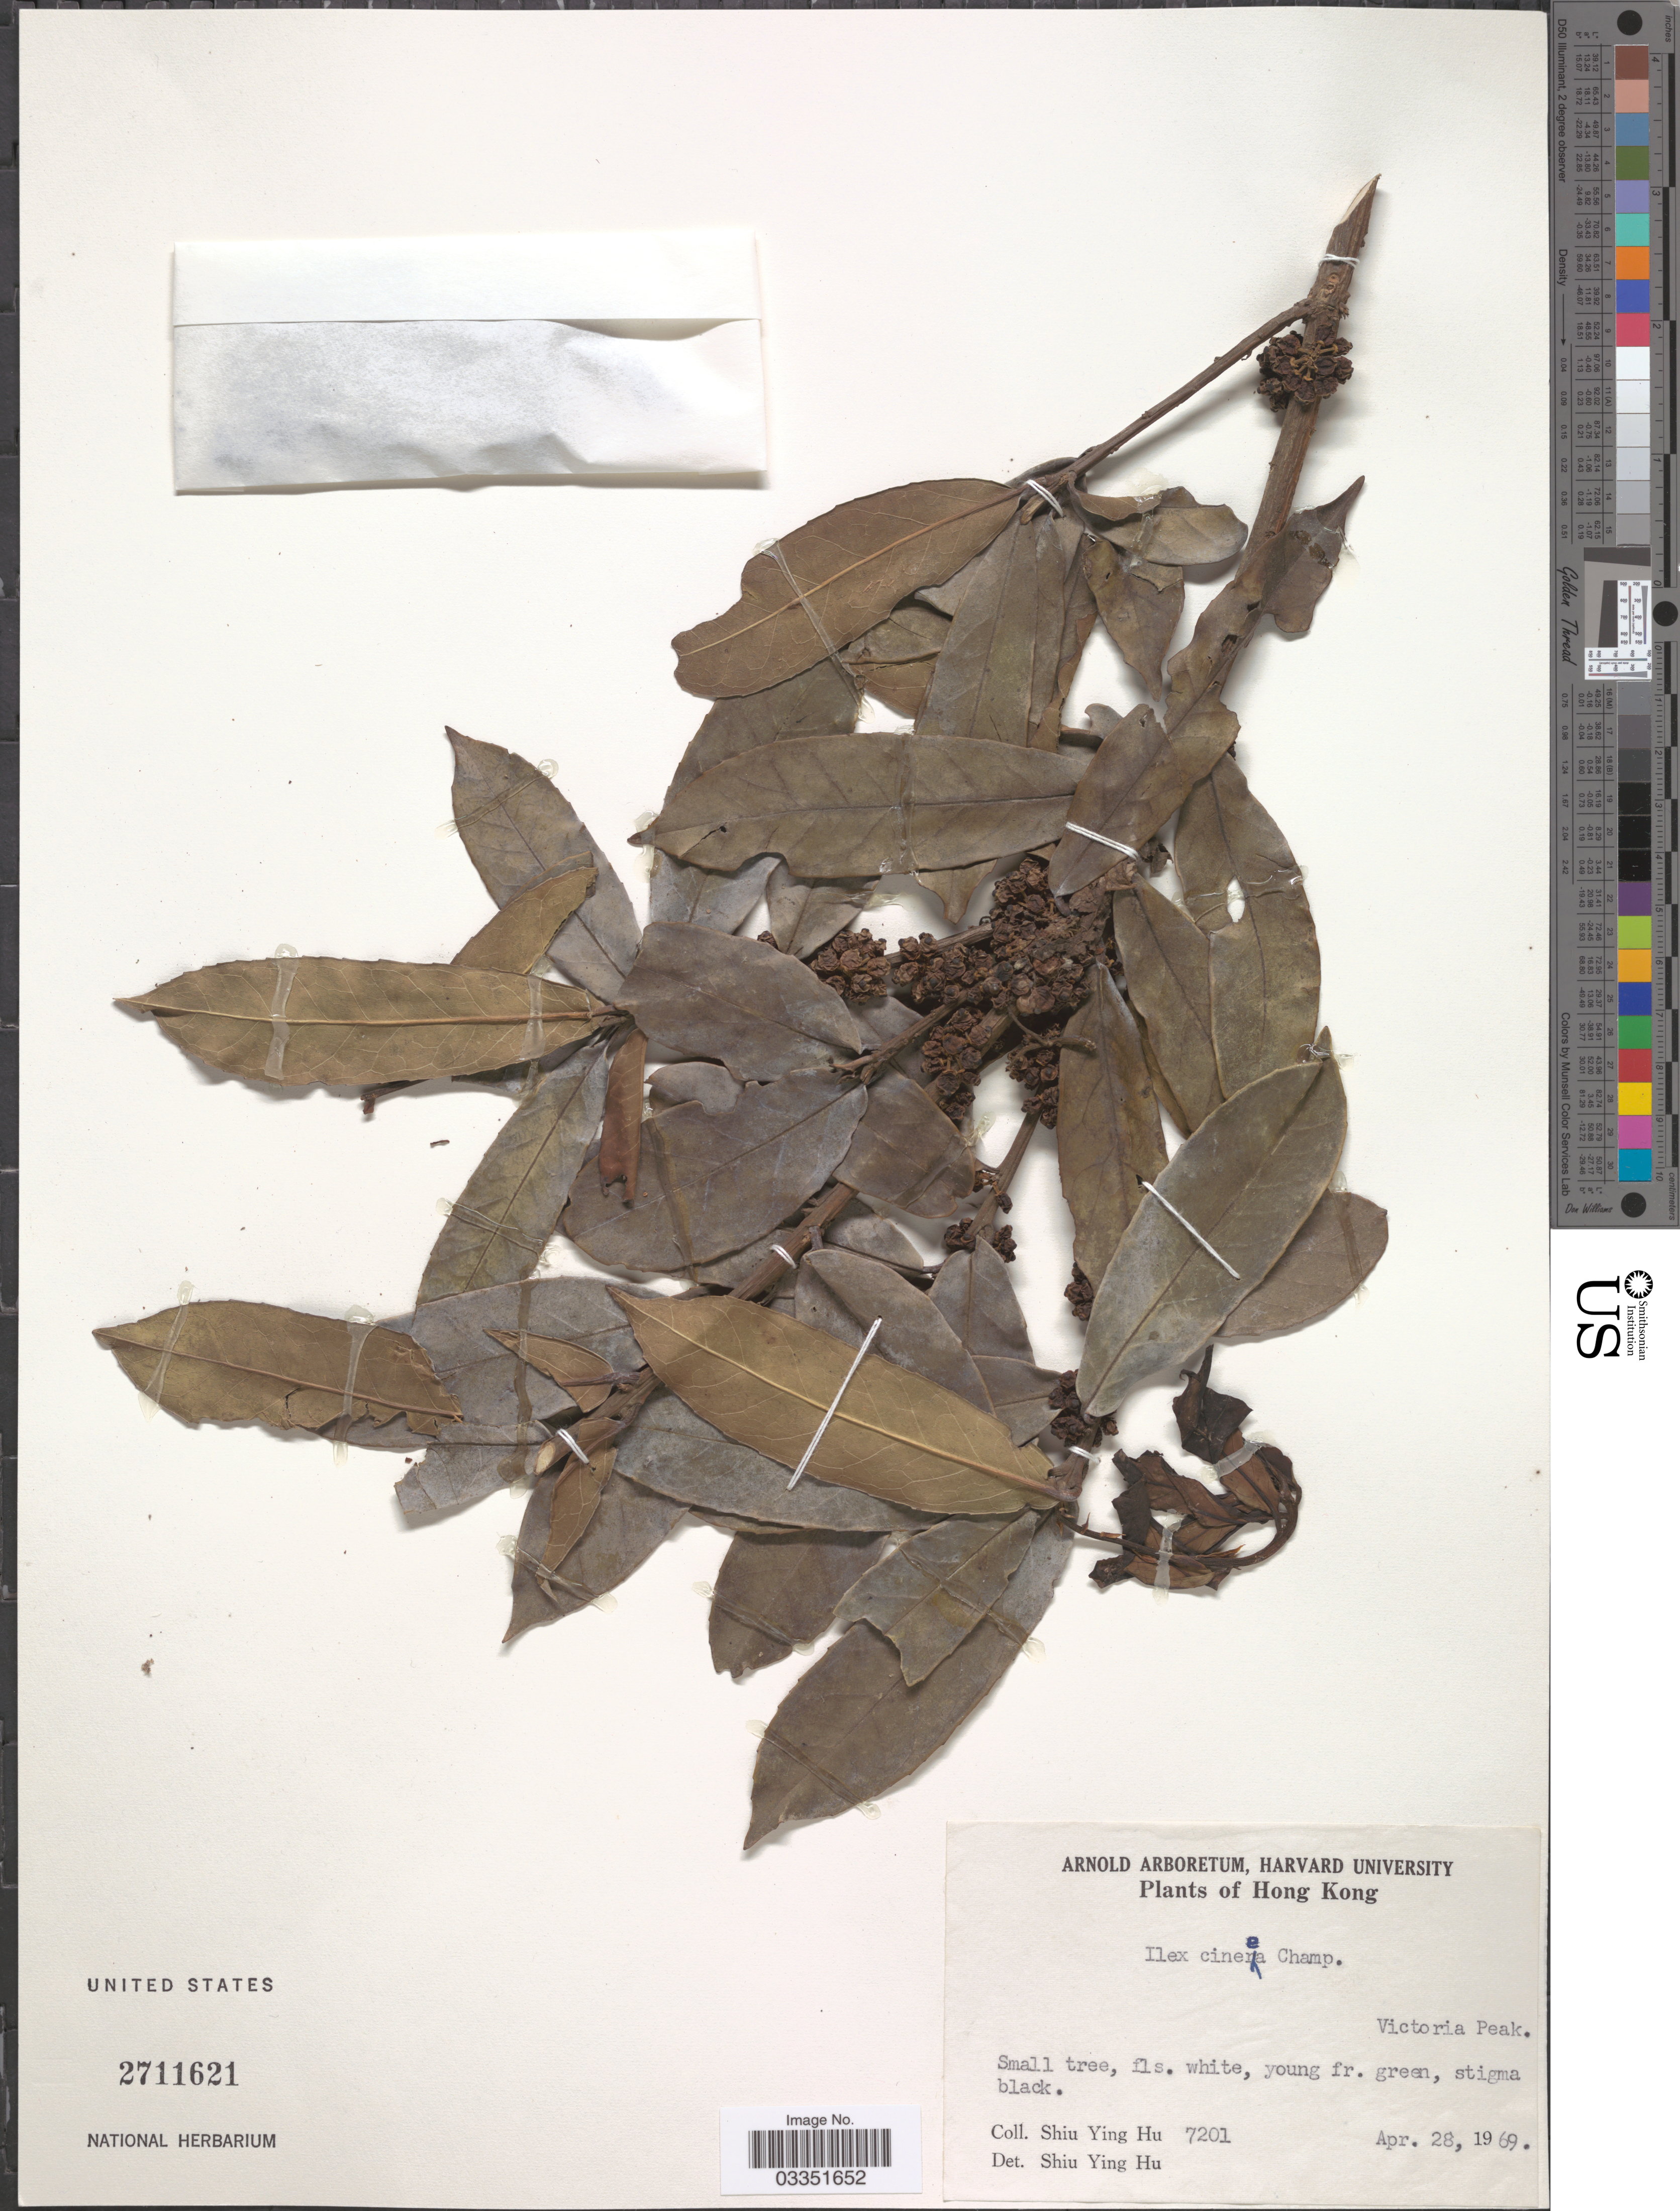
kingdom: Plantae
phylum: Tracheophyta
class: Magnoliopsida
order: Aquifoliales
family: Aquifoliaceae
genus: Ilex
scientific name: Ilex cinerea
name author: Champ. ex Benth.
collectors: S. Y. Hu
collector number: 7201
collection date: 1969-04-28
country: China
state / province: Hong Kong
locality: Victoria Peak.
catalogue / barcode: US 2711621